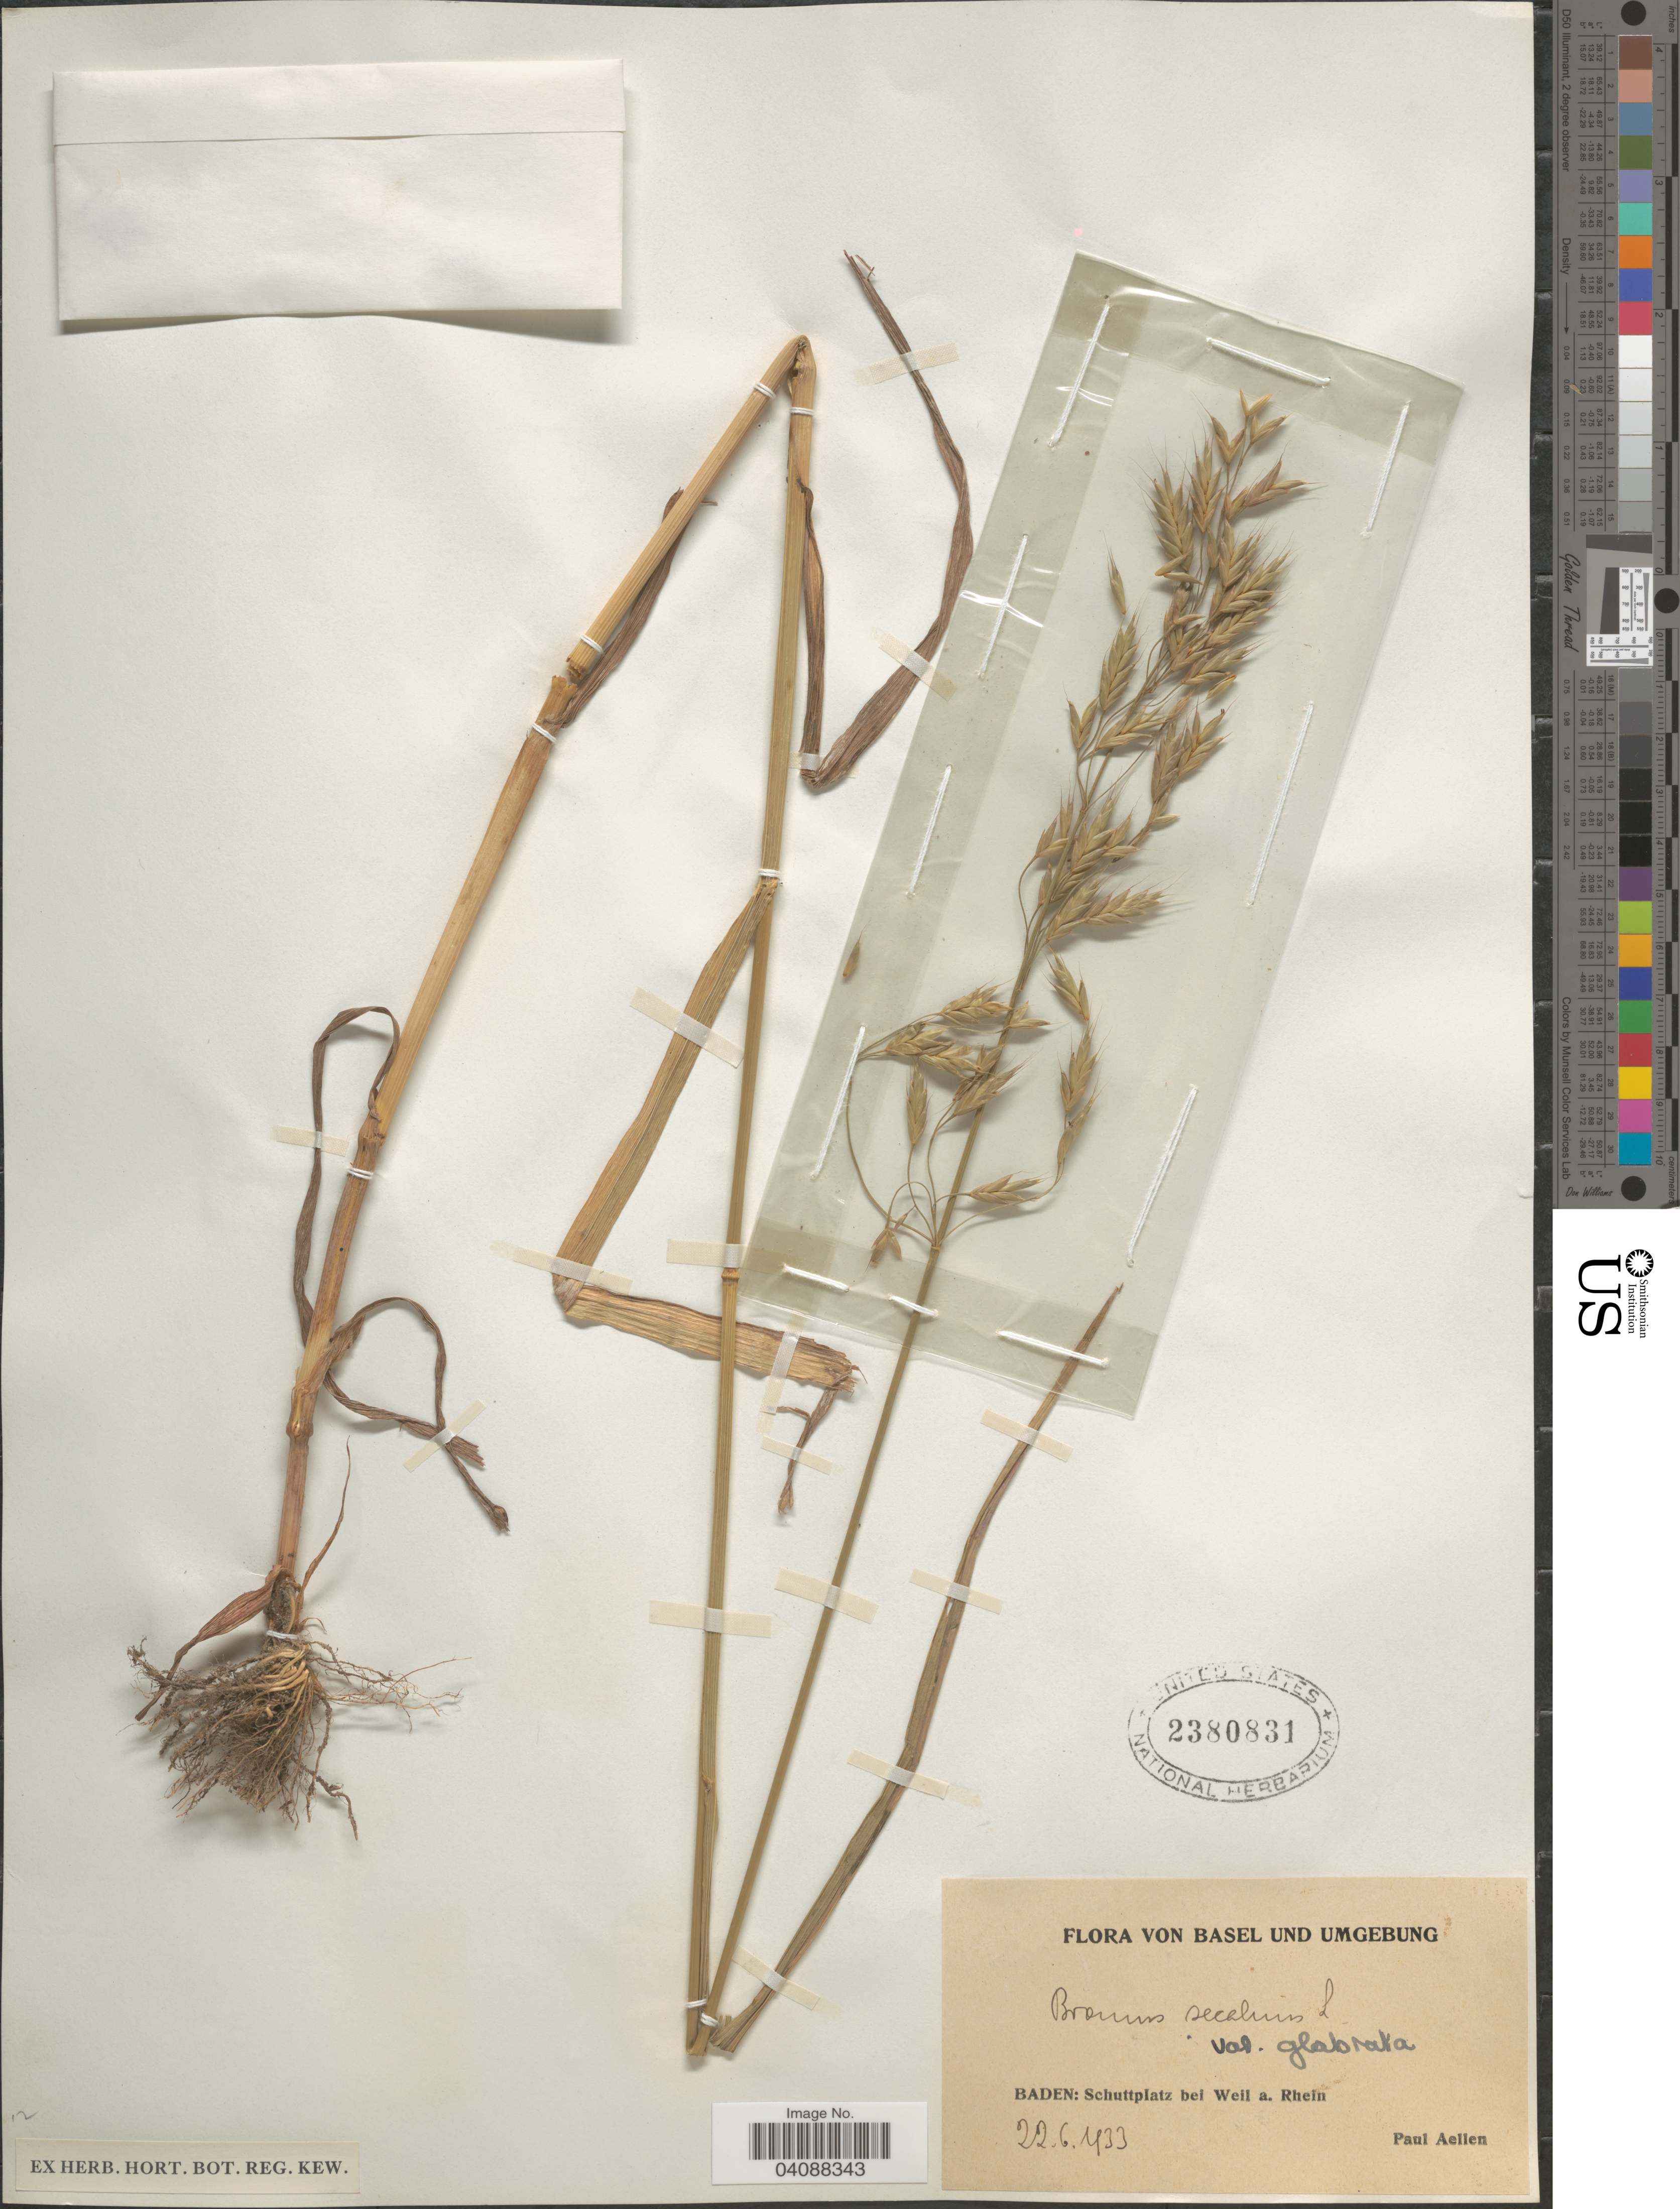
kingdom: Plantae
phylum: Tracheophyta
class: Liliopsida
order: Poales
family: Poaceae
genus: Bromus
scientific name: Bromus secalinus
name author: L.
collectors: P. Aellen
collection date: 1933-06-22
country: Germany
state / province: Baden-Württemberg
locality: Basel und Umgebung. Baden: Schuttplatz bei Weil a. Rhein.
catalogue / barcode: US 2380831